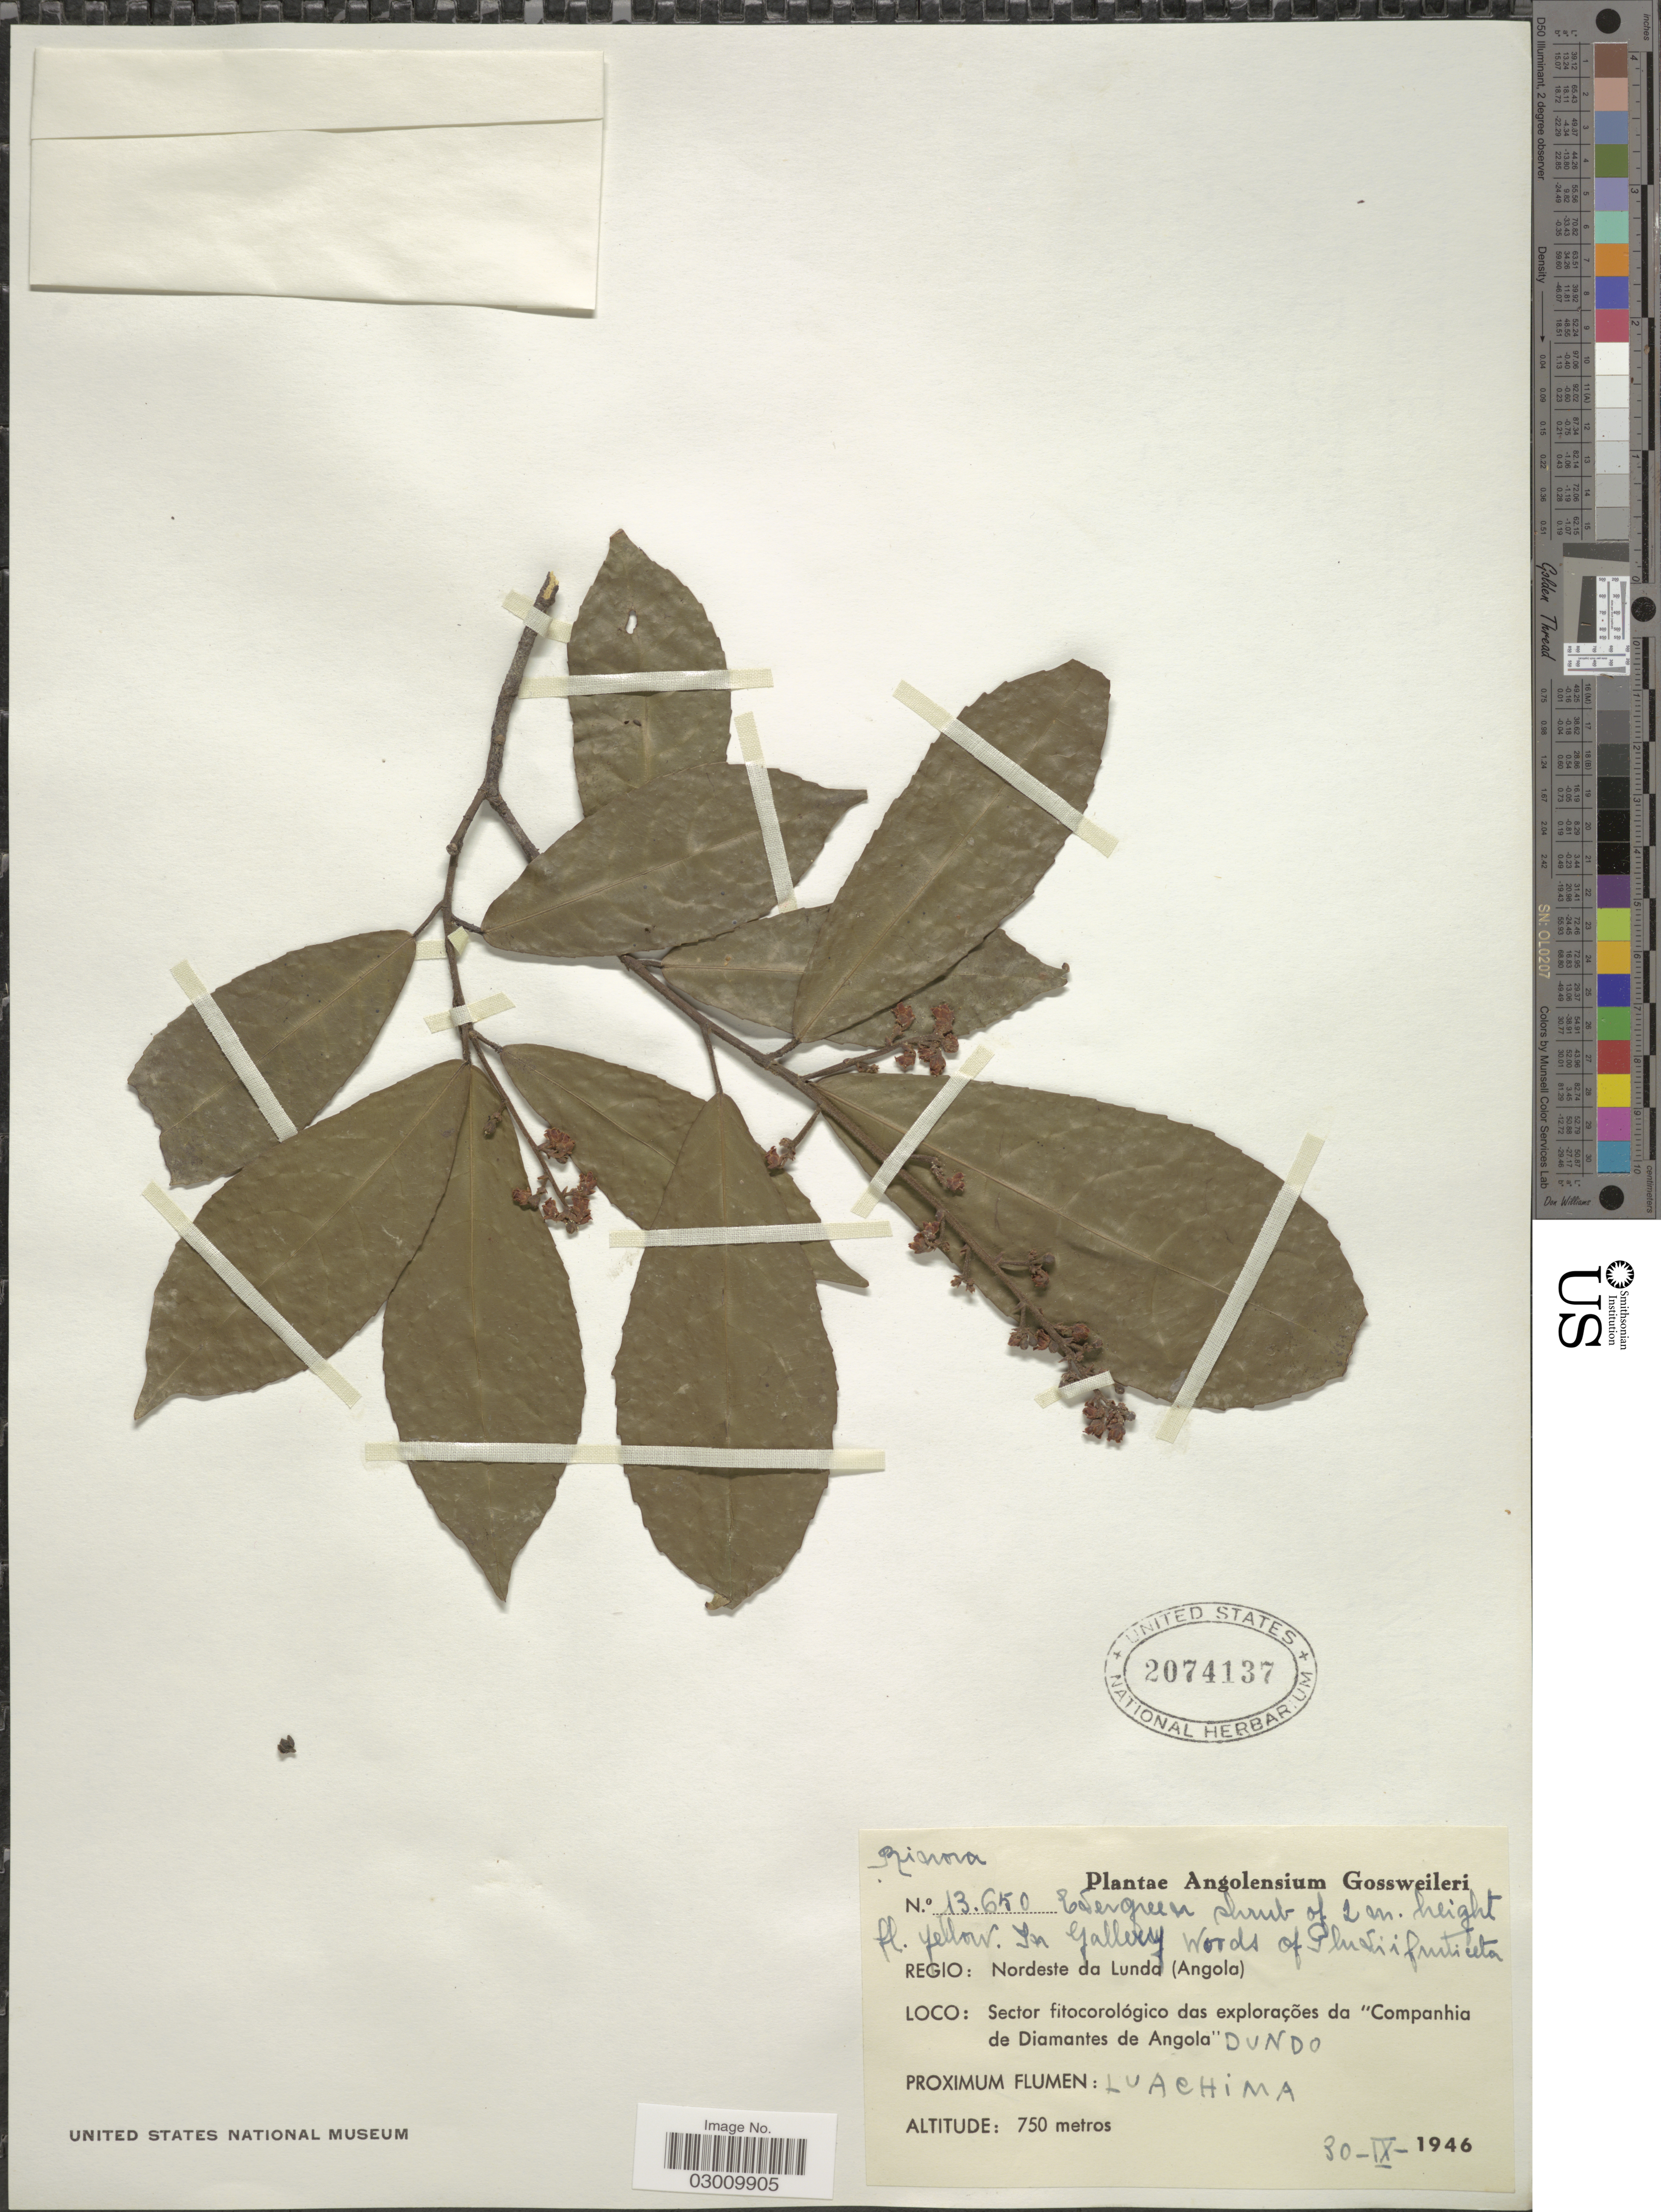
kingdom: Plantae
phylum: Tracheophyta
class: Magnoliopsida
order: Malpighiales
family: Violaceae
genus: Rinorea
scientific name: Rinorea sp.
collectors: -. Gossweiler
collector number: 13650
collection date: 1946-09-30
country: Angola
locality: Regio: Nordeste da Lunda. Sector fitocorológico das explorações da "Companhia de Diamantes de Angola" Dundo. Proximum flumen: Luachima.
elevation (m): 750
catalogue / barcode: US 2074137